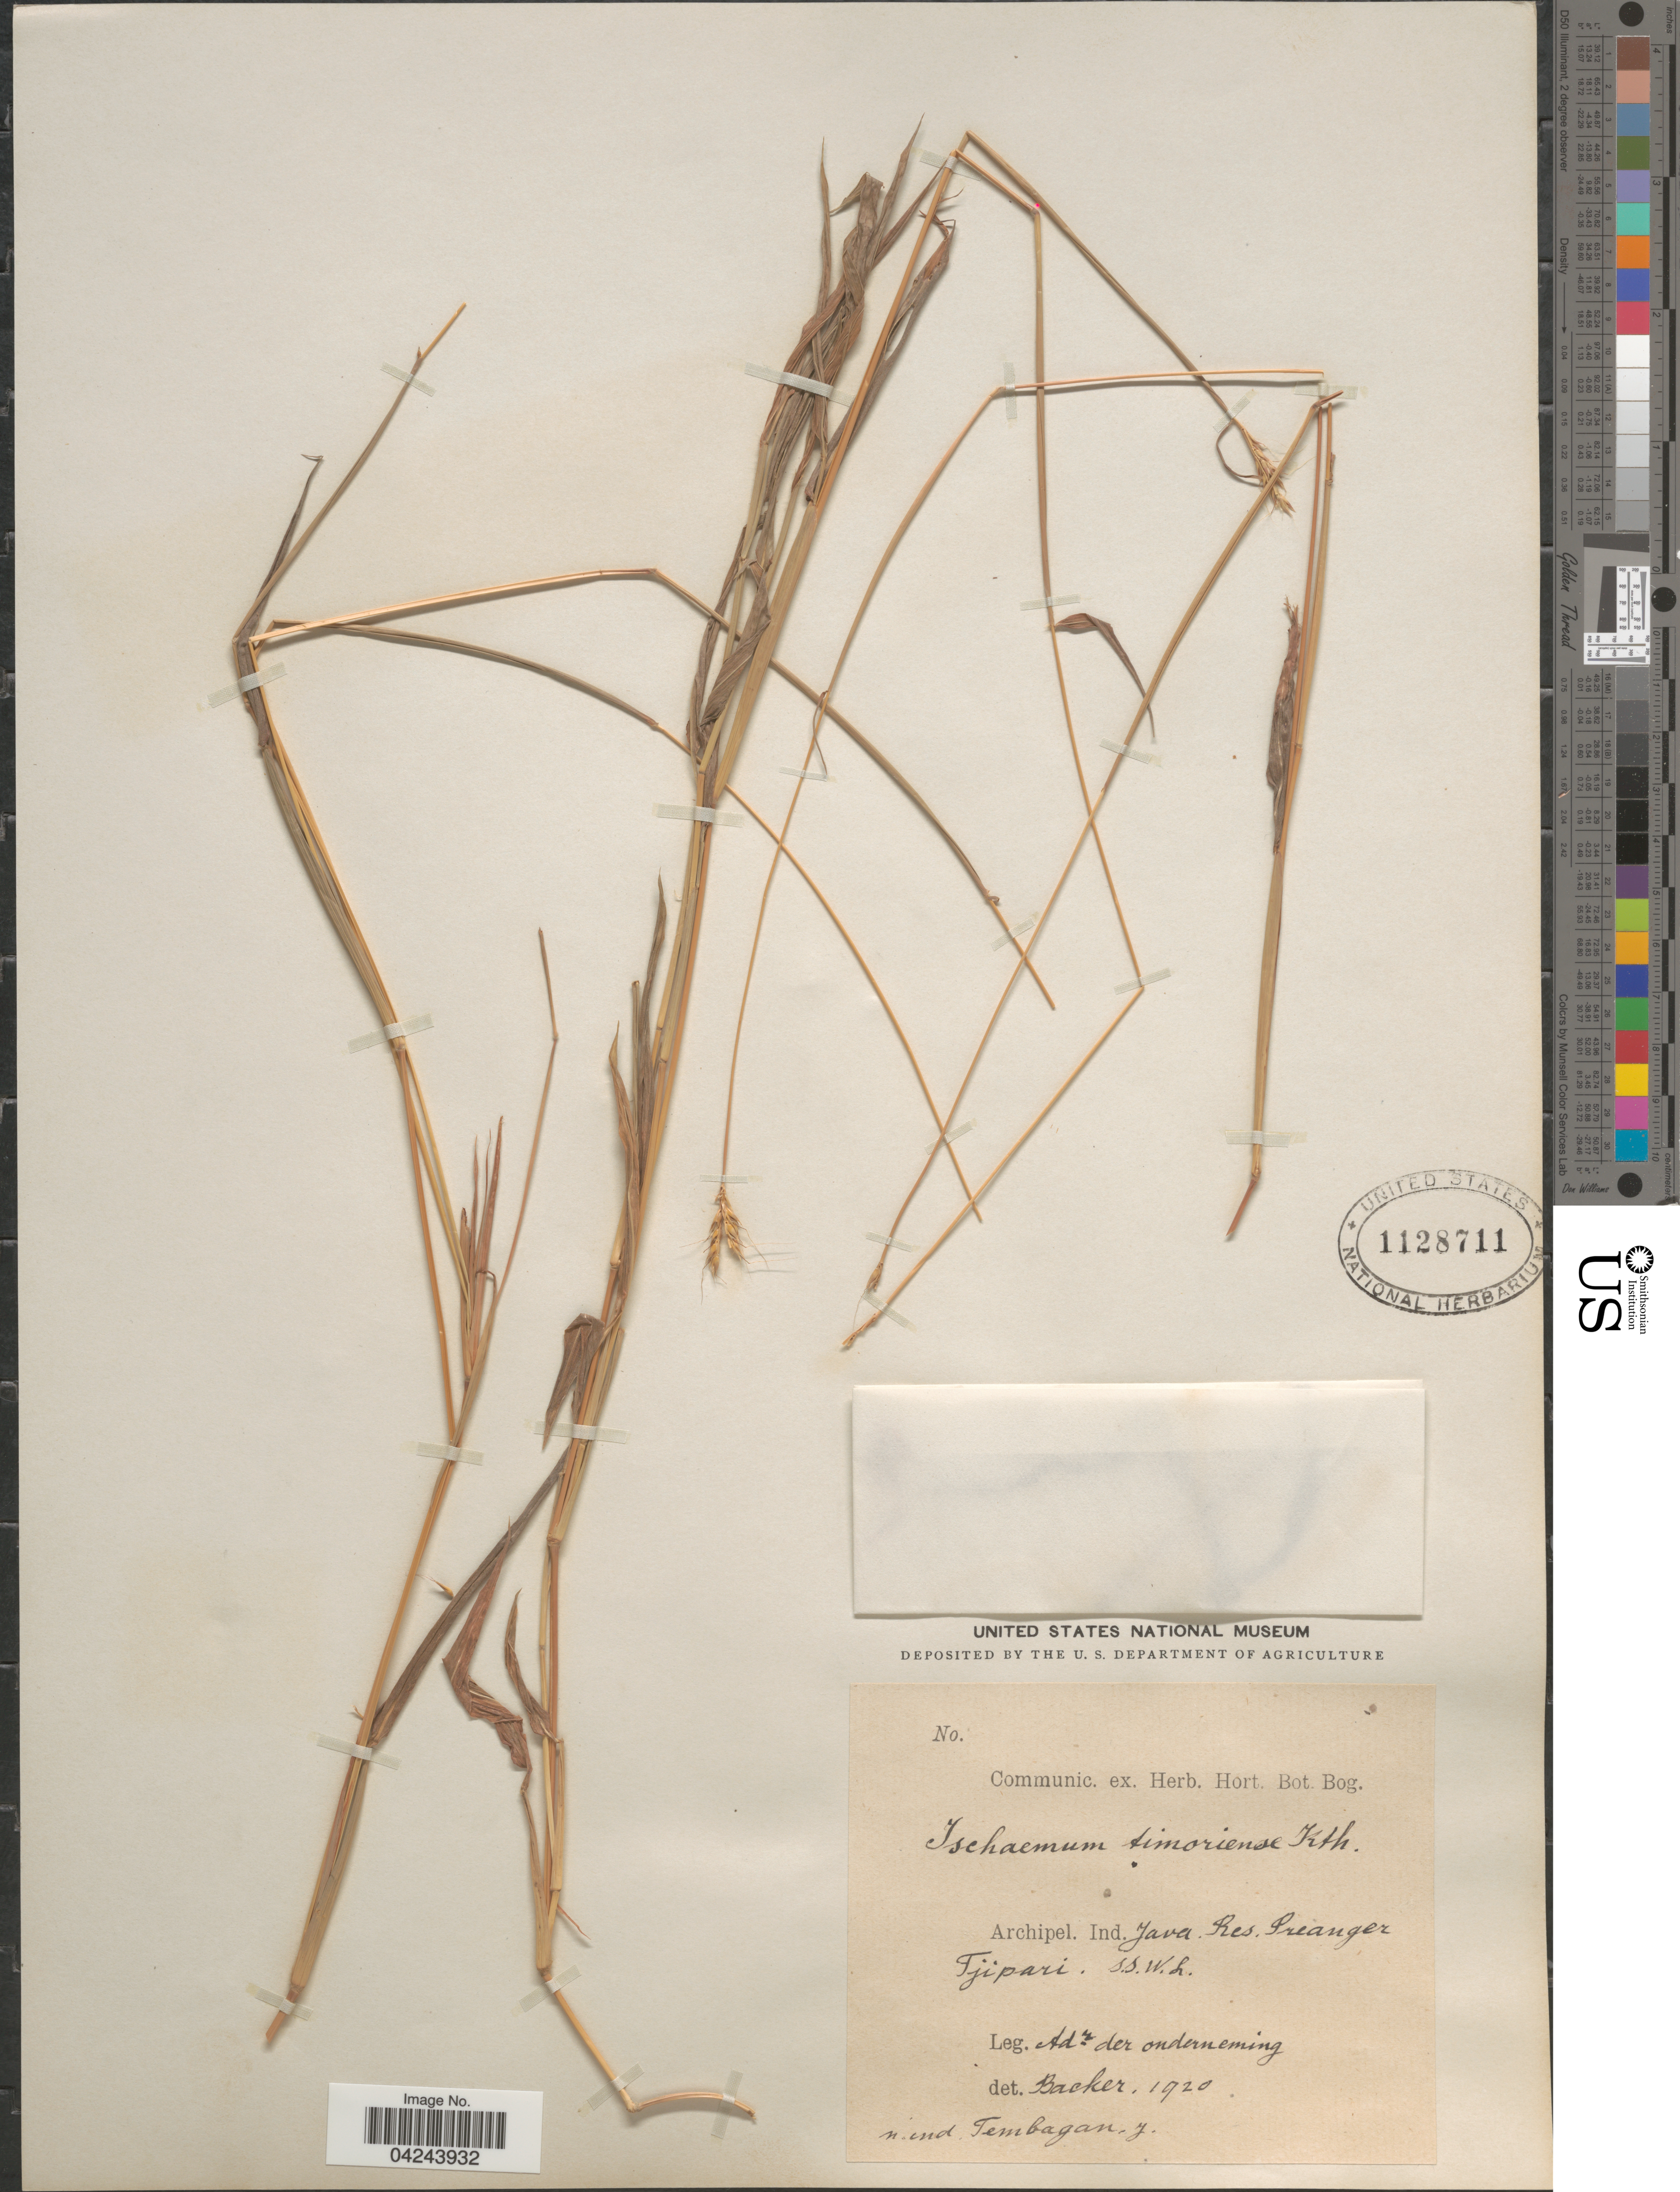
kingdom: Plantae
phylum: Tracheophyta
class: Liliopsida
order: Poales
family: Poaceae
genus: Ischaemum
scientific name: Ischaemum timorense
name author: Kunth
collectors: A. Der Onderneming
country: Indonesia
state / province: Java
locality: Archipel. Ind. Java, Res. Preanger Tjipari. S.S.W.L. [interpreted].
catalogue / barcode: US 1128711